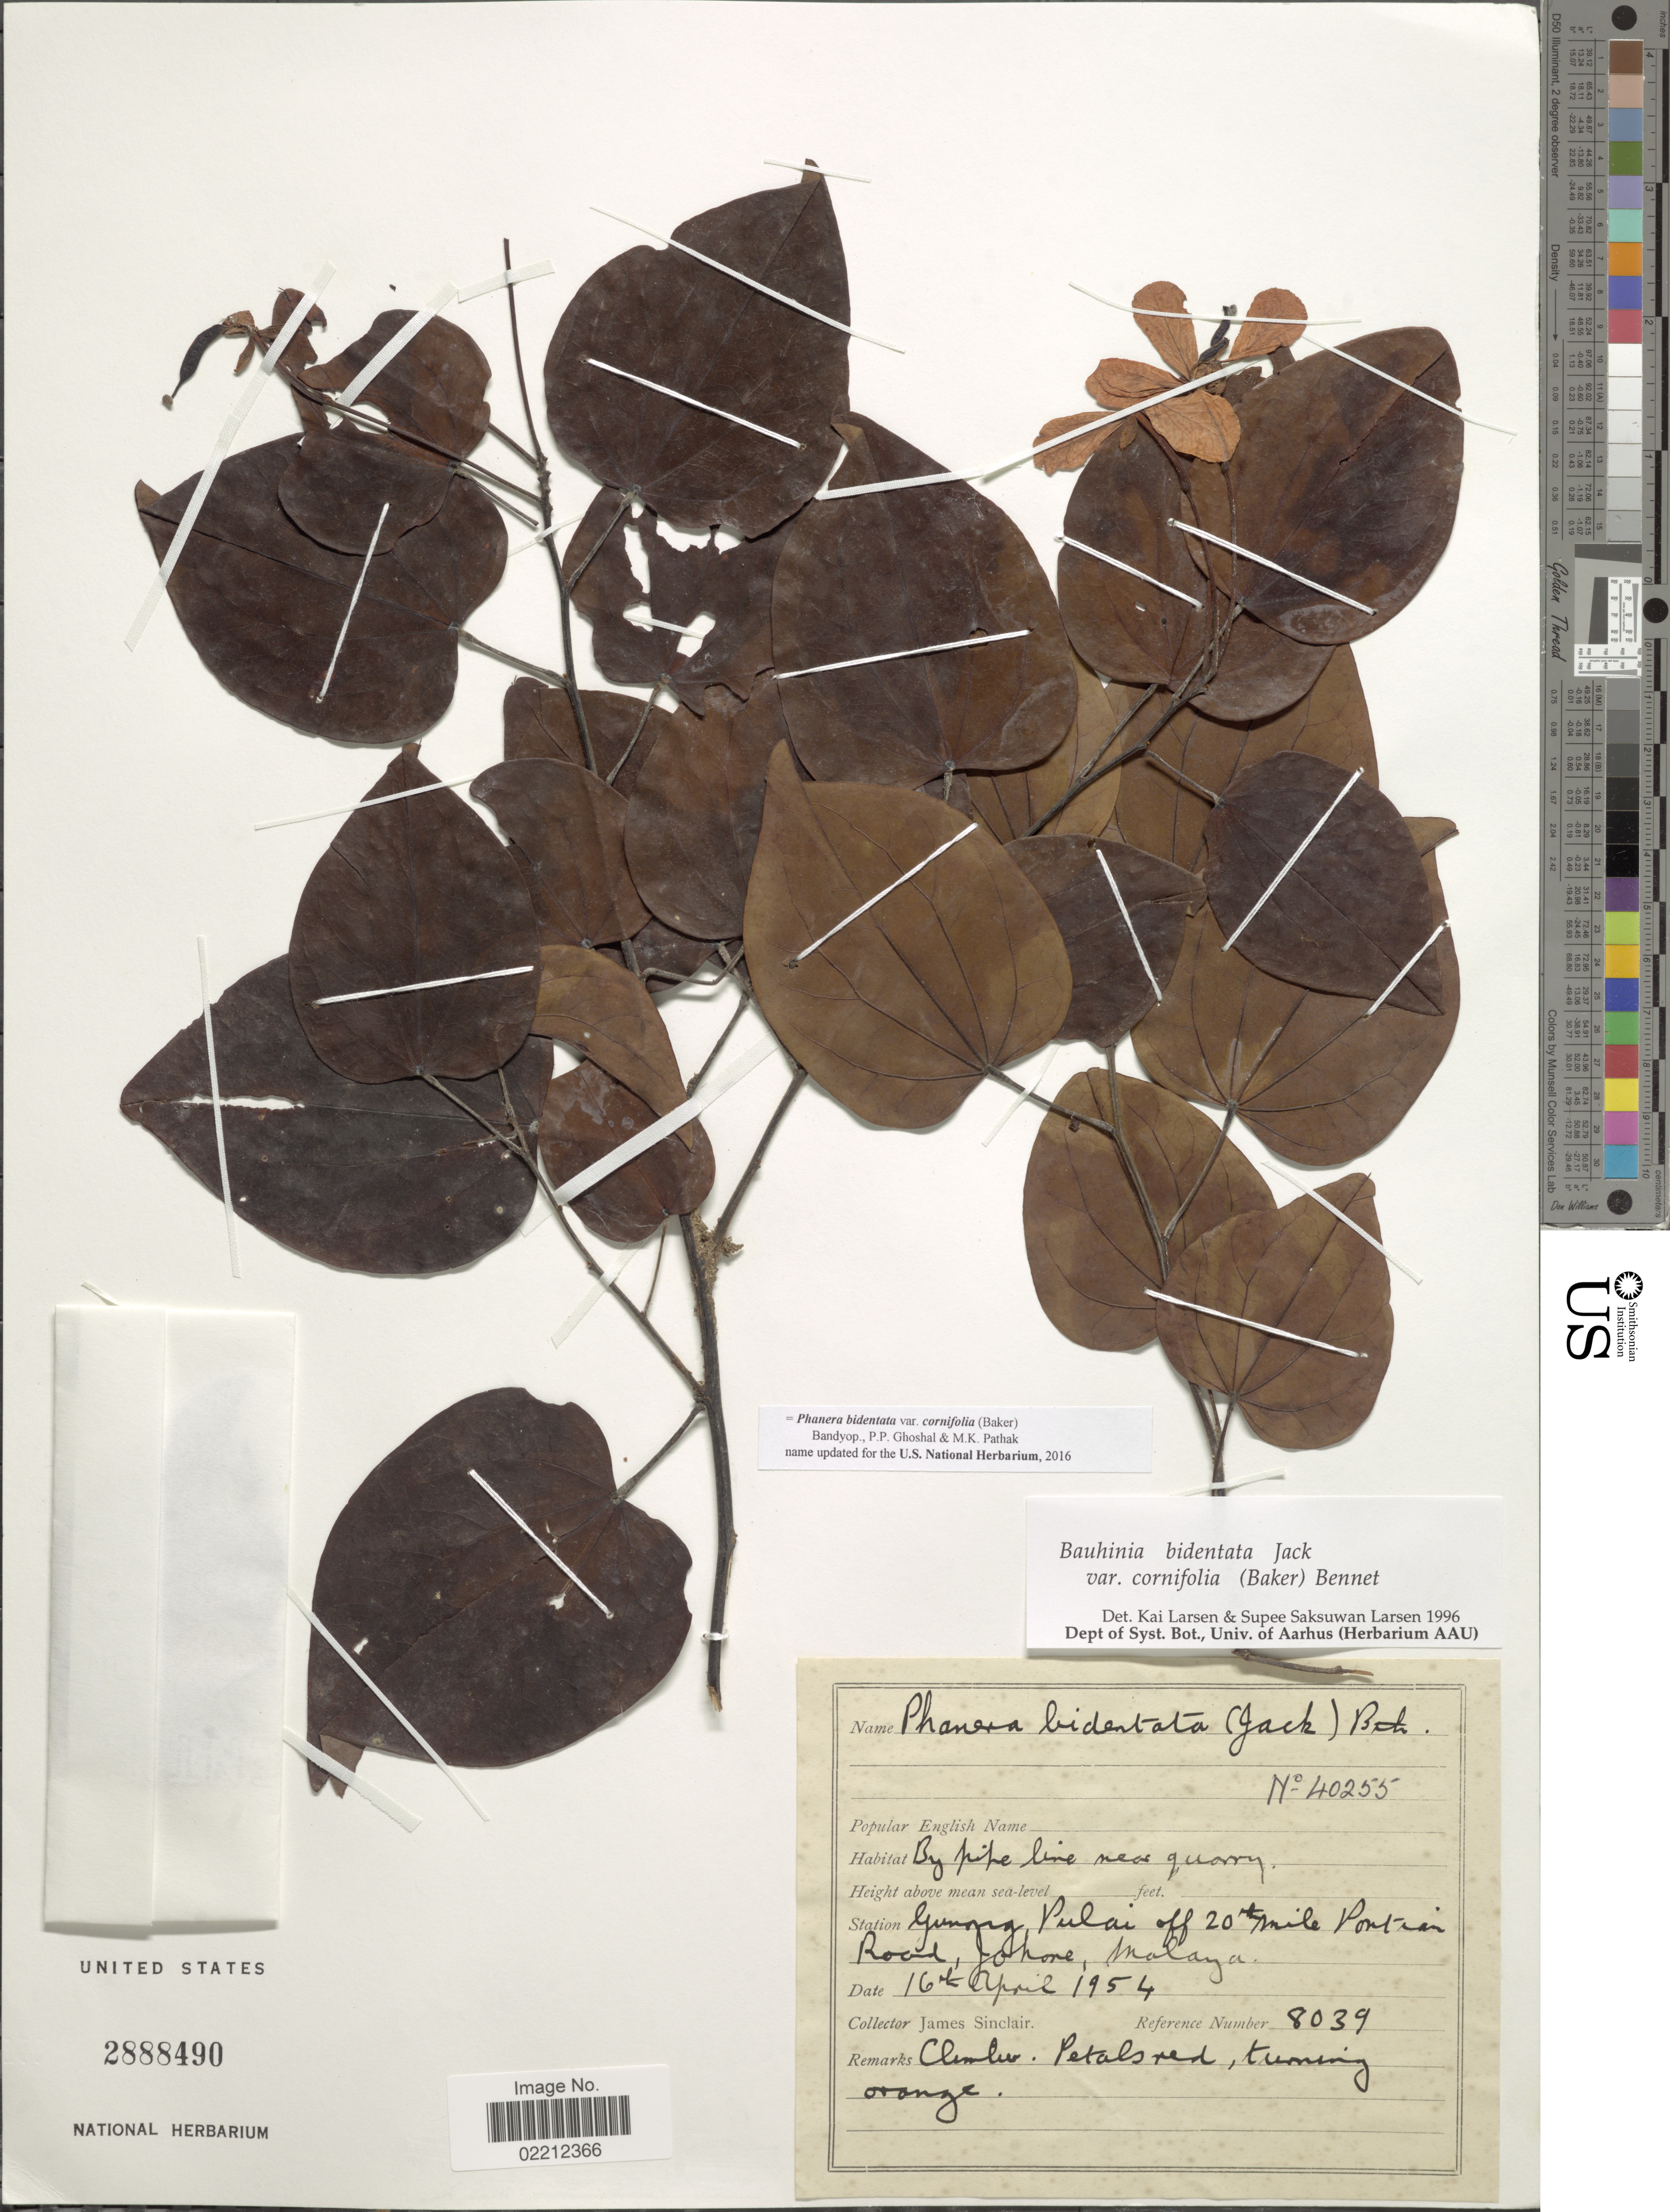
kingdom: Plantae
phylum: Tracheophyta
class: Magnoliopsida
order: Fabales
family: Fabaceae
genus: Phanera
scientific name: Phanera bidentata var. cornifolia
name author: (Baker) Bandyop. et al.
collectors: J. Sinclair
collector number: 8039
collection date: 1954-04-16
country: Malaysia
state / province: Johor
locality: Station Gunung, Pulai off 20 th mile Portion Road , Johore, Malaya.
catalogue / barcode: US 2888490